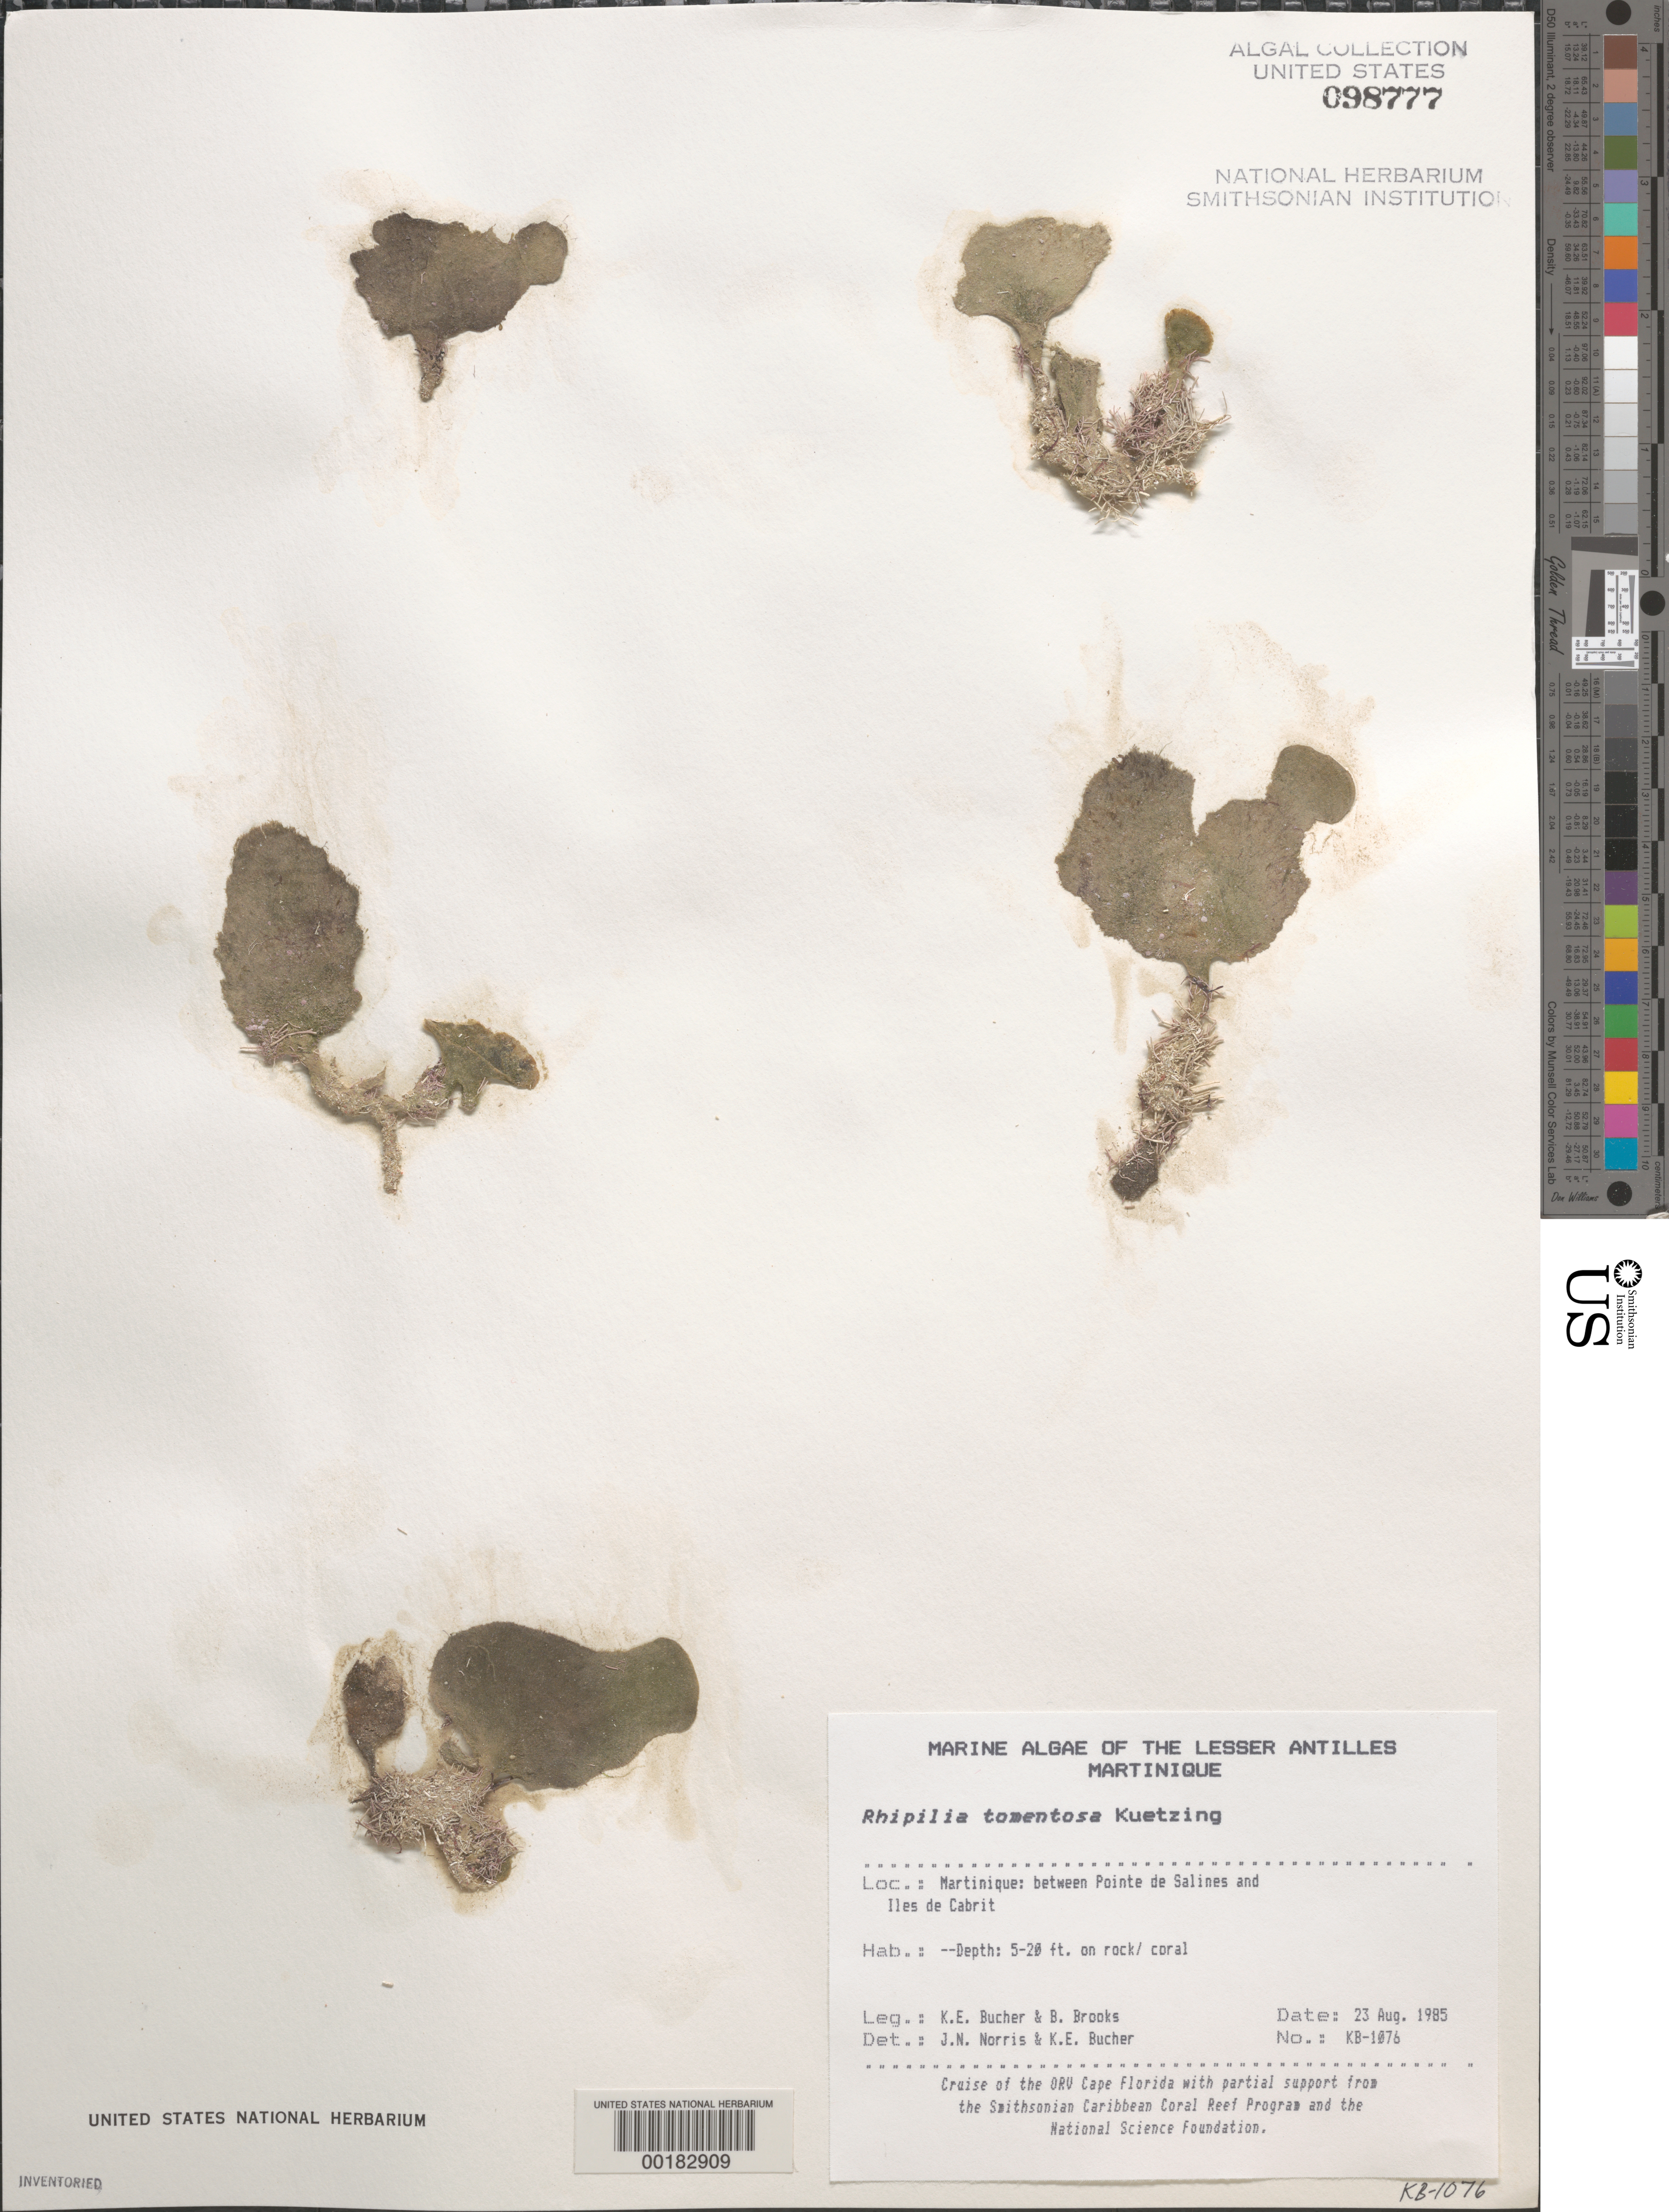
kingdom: Plantae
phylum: Chlorophyta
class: Ulvophyceae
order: Bryopsidales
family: Rhipiliaceae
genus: Rhipilia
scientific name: Rhipilia tomentosa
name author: Kütz.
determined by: Norris, J. N.; Bucher, K. E.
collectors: K. E. Bucher & B. Brooks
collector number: Kb-1076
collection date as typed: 23 Aug 1985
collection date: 1985-08-23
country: Martinique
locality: Between Pointe de Salines and Iles de Cabrit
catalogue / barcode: US 98777